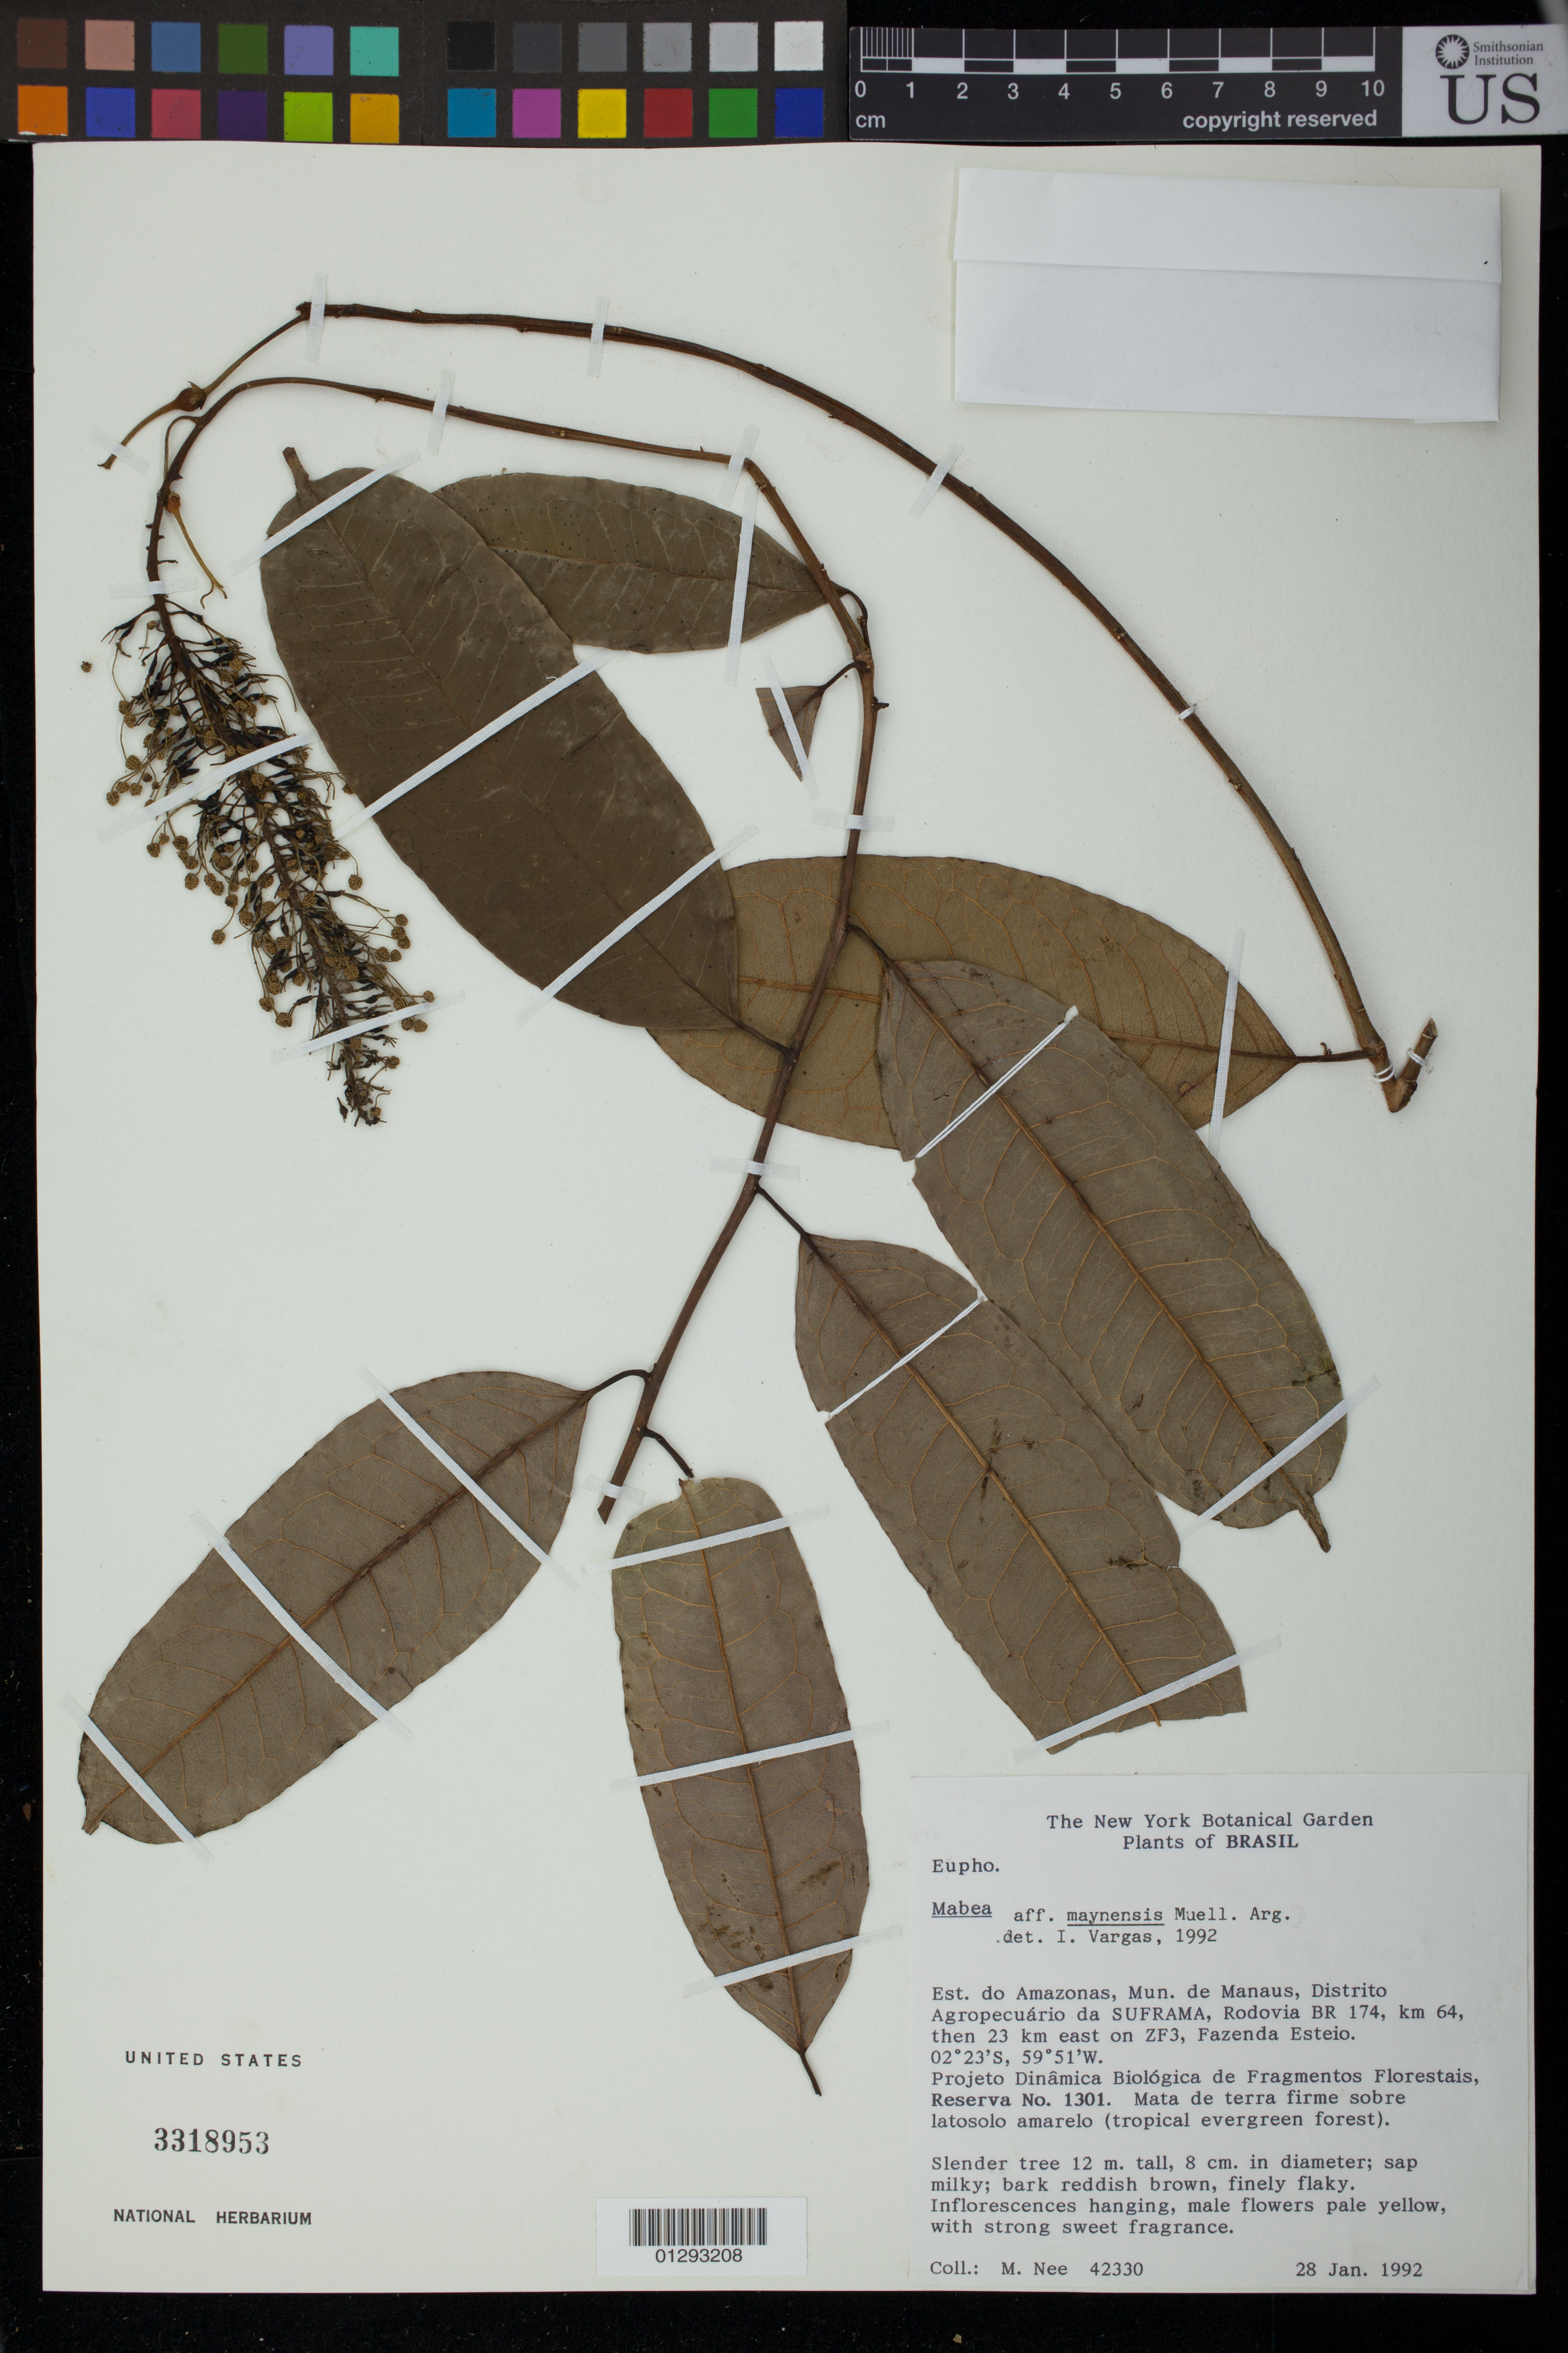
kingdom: Plantae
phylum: Tracheophyta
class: Magnoliopsida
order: Malpighiales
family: Euphorbiaceae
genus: Mabea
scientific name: Mabea maynensis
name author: Spruce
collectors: M. Nee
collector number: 42330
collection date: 1992-01-28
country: Brazil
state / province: Amazonas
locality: Mun. de Manuas, Distrito Agropecuario da SUFRAMA, Rodovia BR 174, km 64, then 23 km east on ZF3, Fazendo Esteio. Projeto Dinamica Biologica de Fragmentos Florestais, Reserva No. 1301.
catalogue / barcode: US 3318953